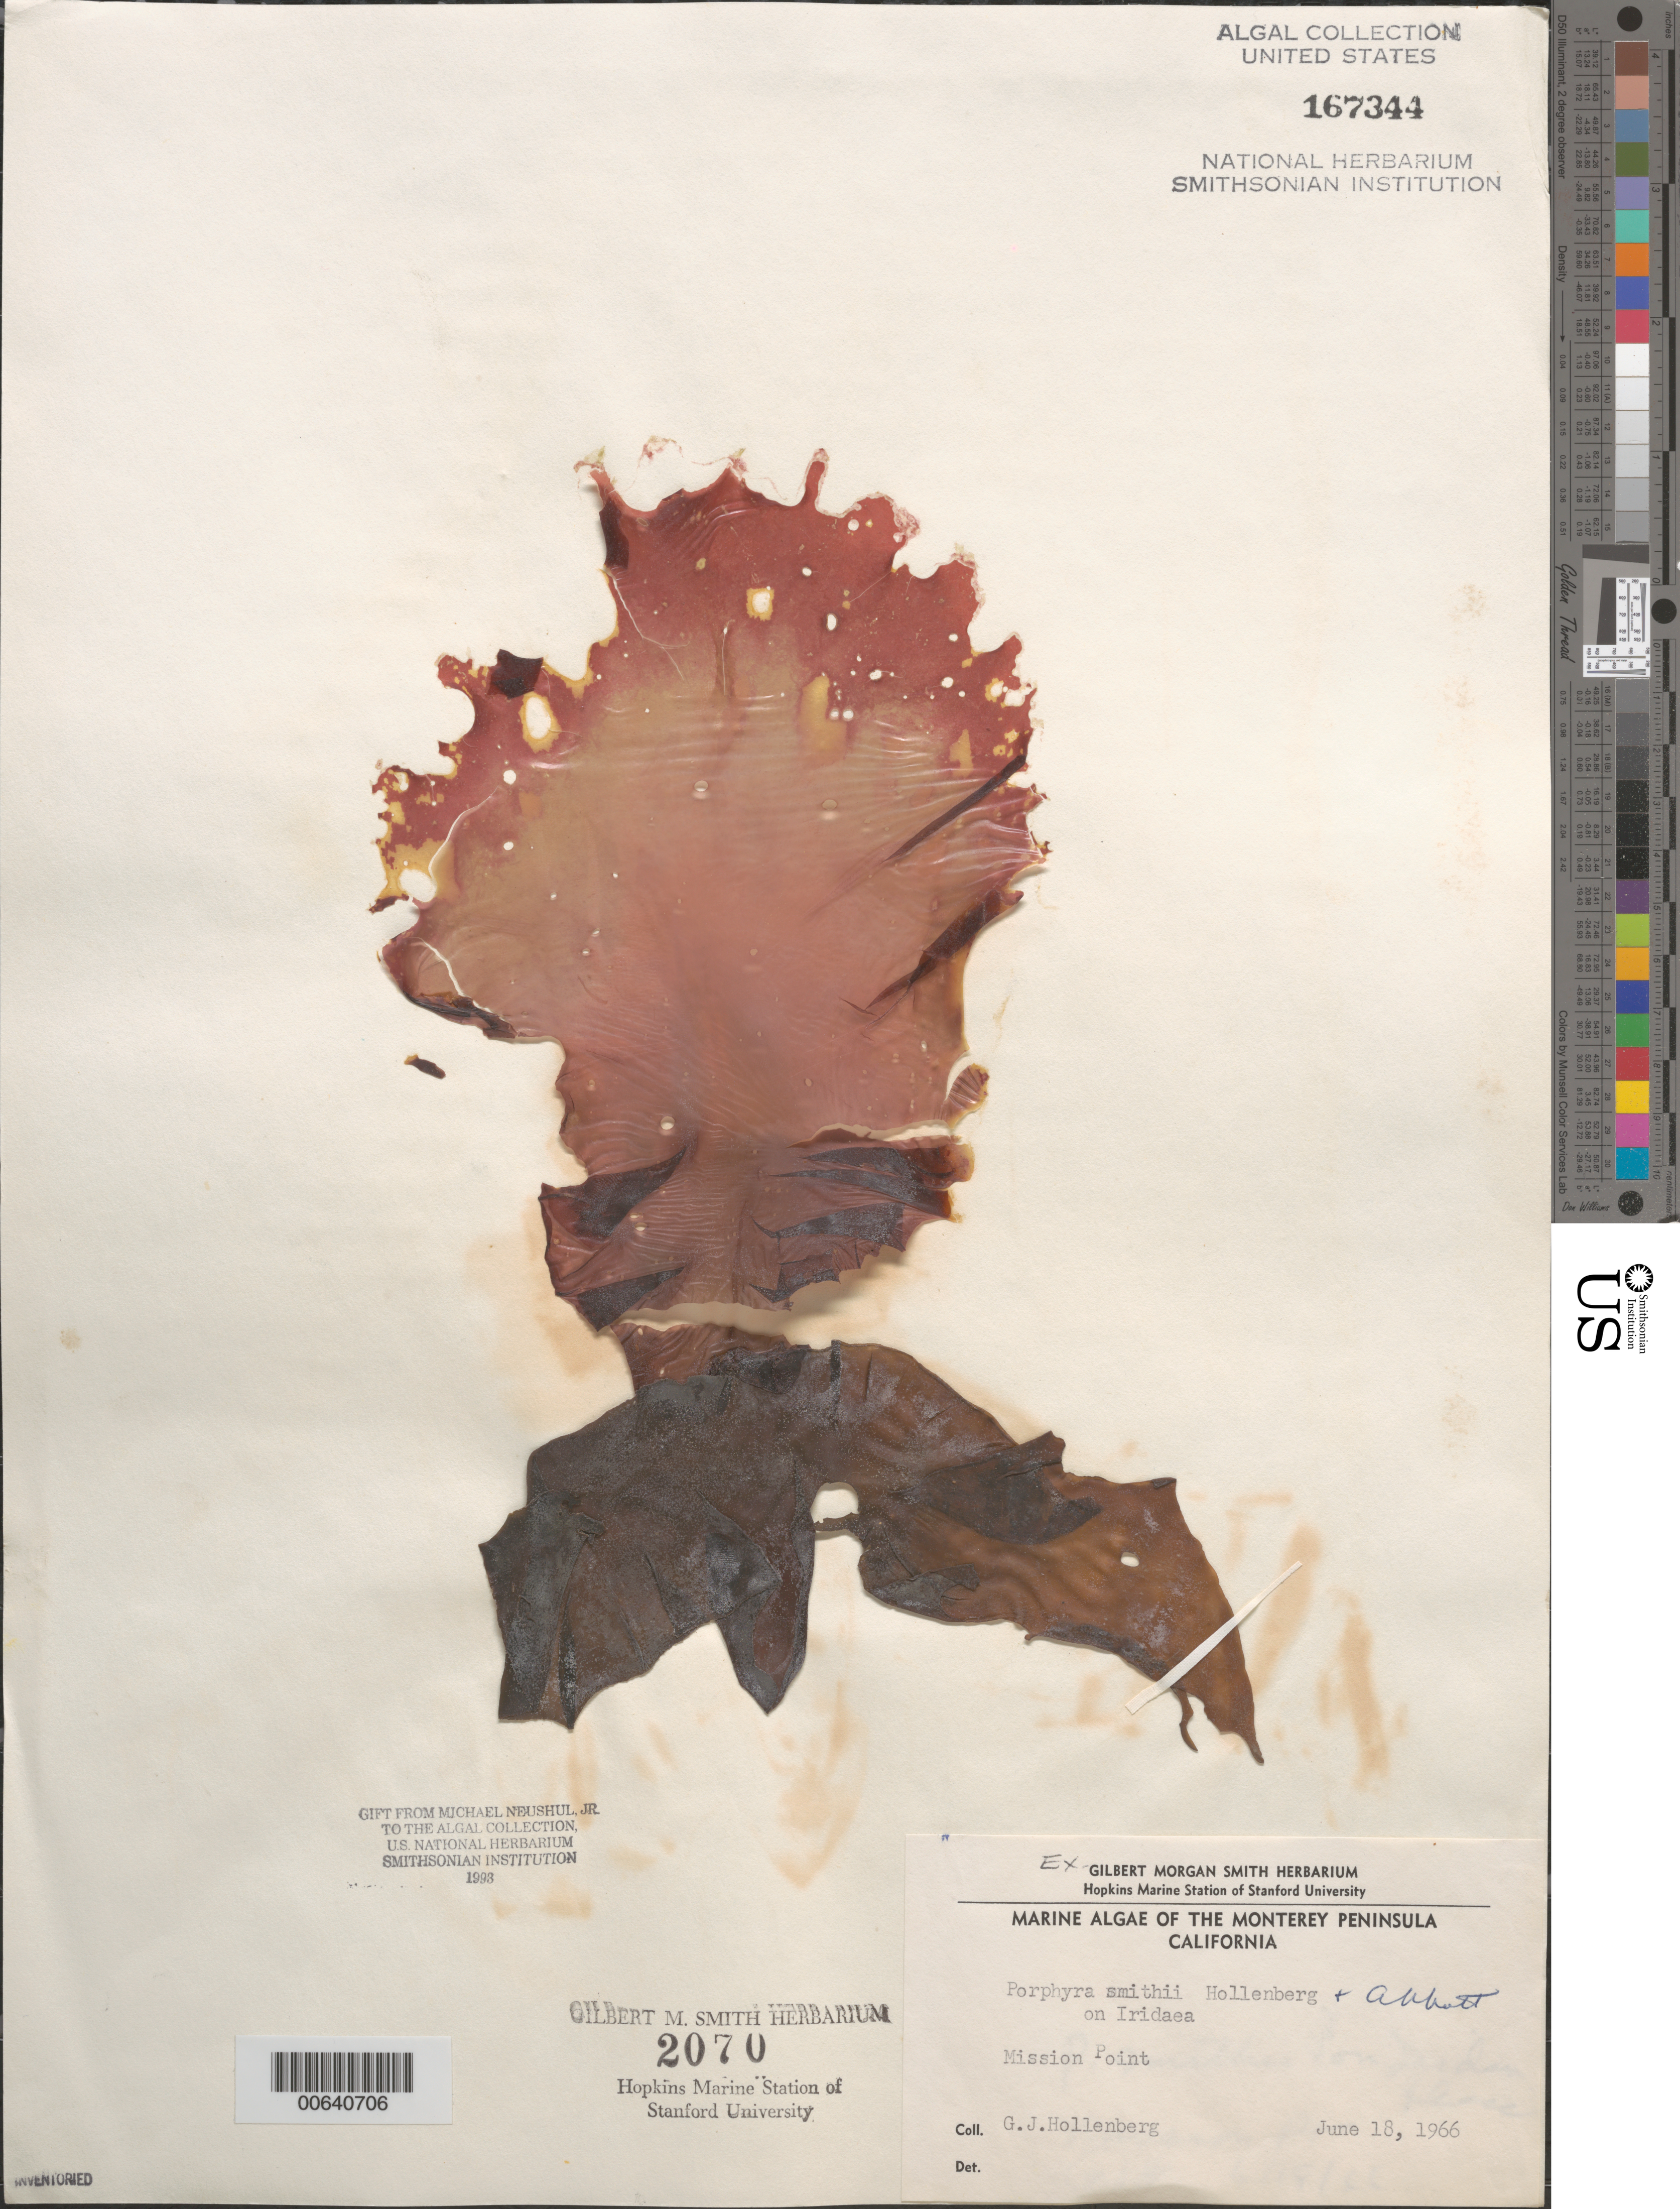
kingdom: Plantae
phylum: Rhodophyta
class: Bangiophyceae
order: Bangiales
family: Bangiaceae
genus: Pyropia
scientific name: Pyropia smithii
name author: (Hollenb. & I.A. Abbott) S.C. Lindstrom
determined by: Algae name updating Project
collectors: G. Hollenberg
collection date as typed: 18 Jun 1966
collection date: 1966-06-18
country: United States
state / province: California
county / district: Monterey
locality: Mission Point, Monterey Peninsula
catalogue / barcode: US 167344